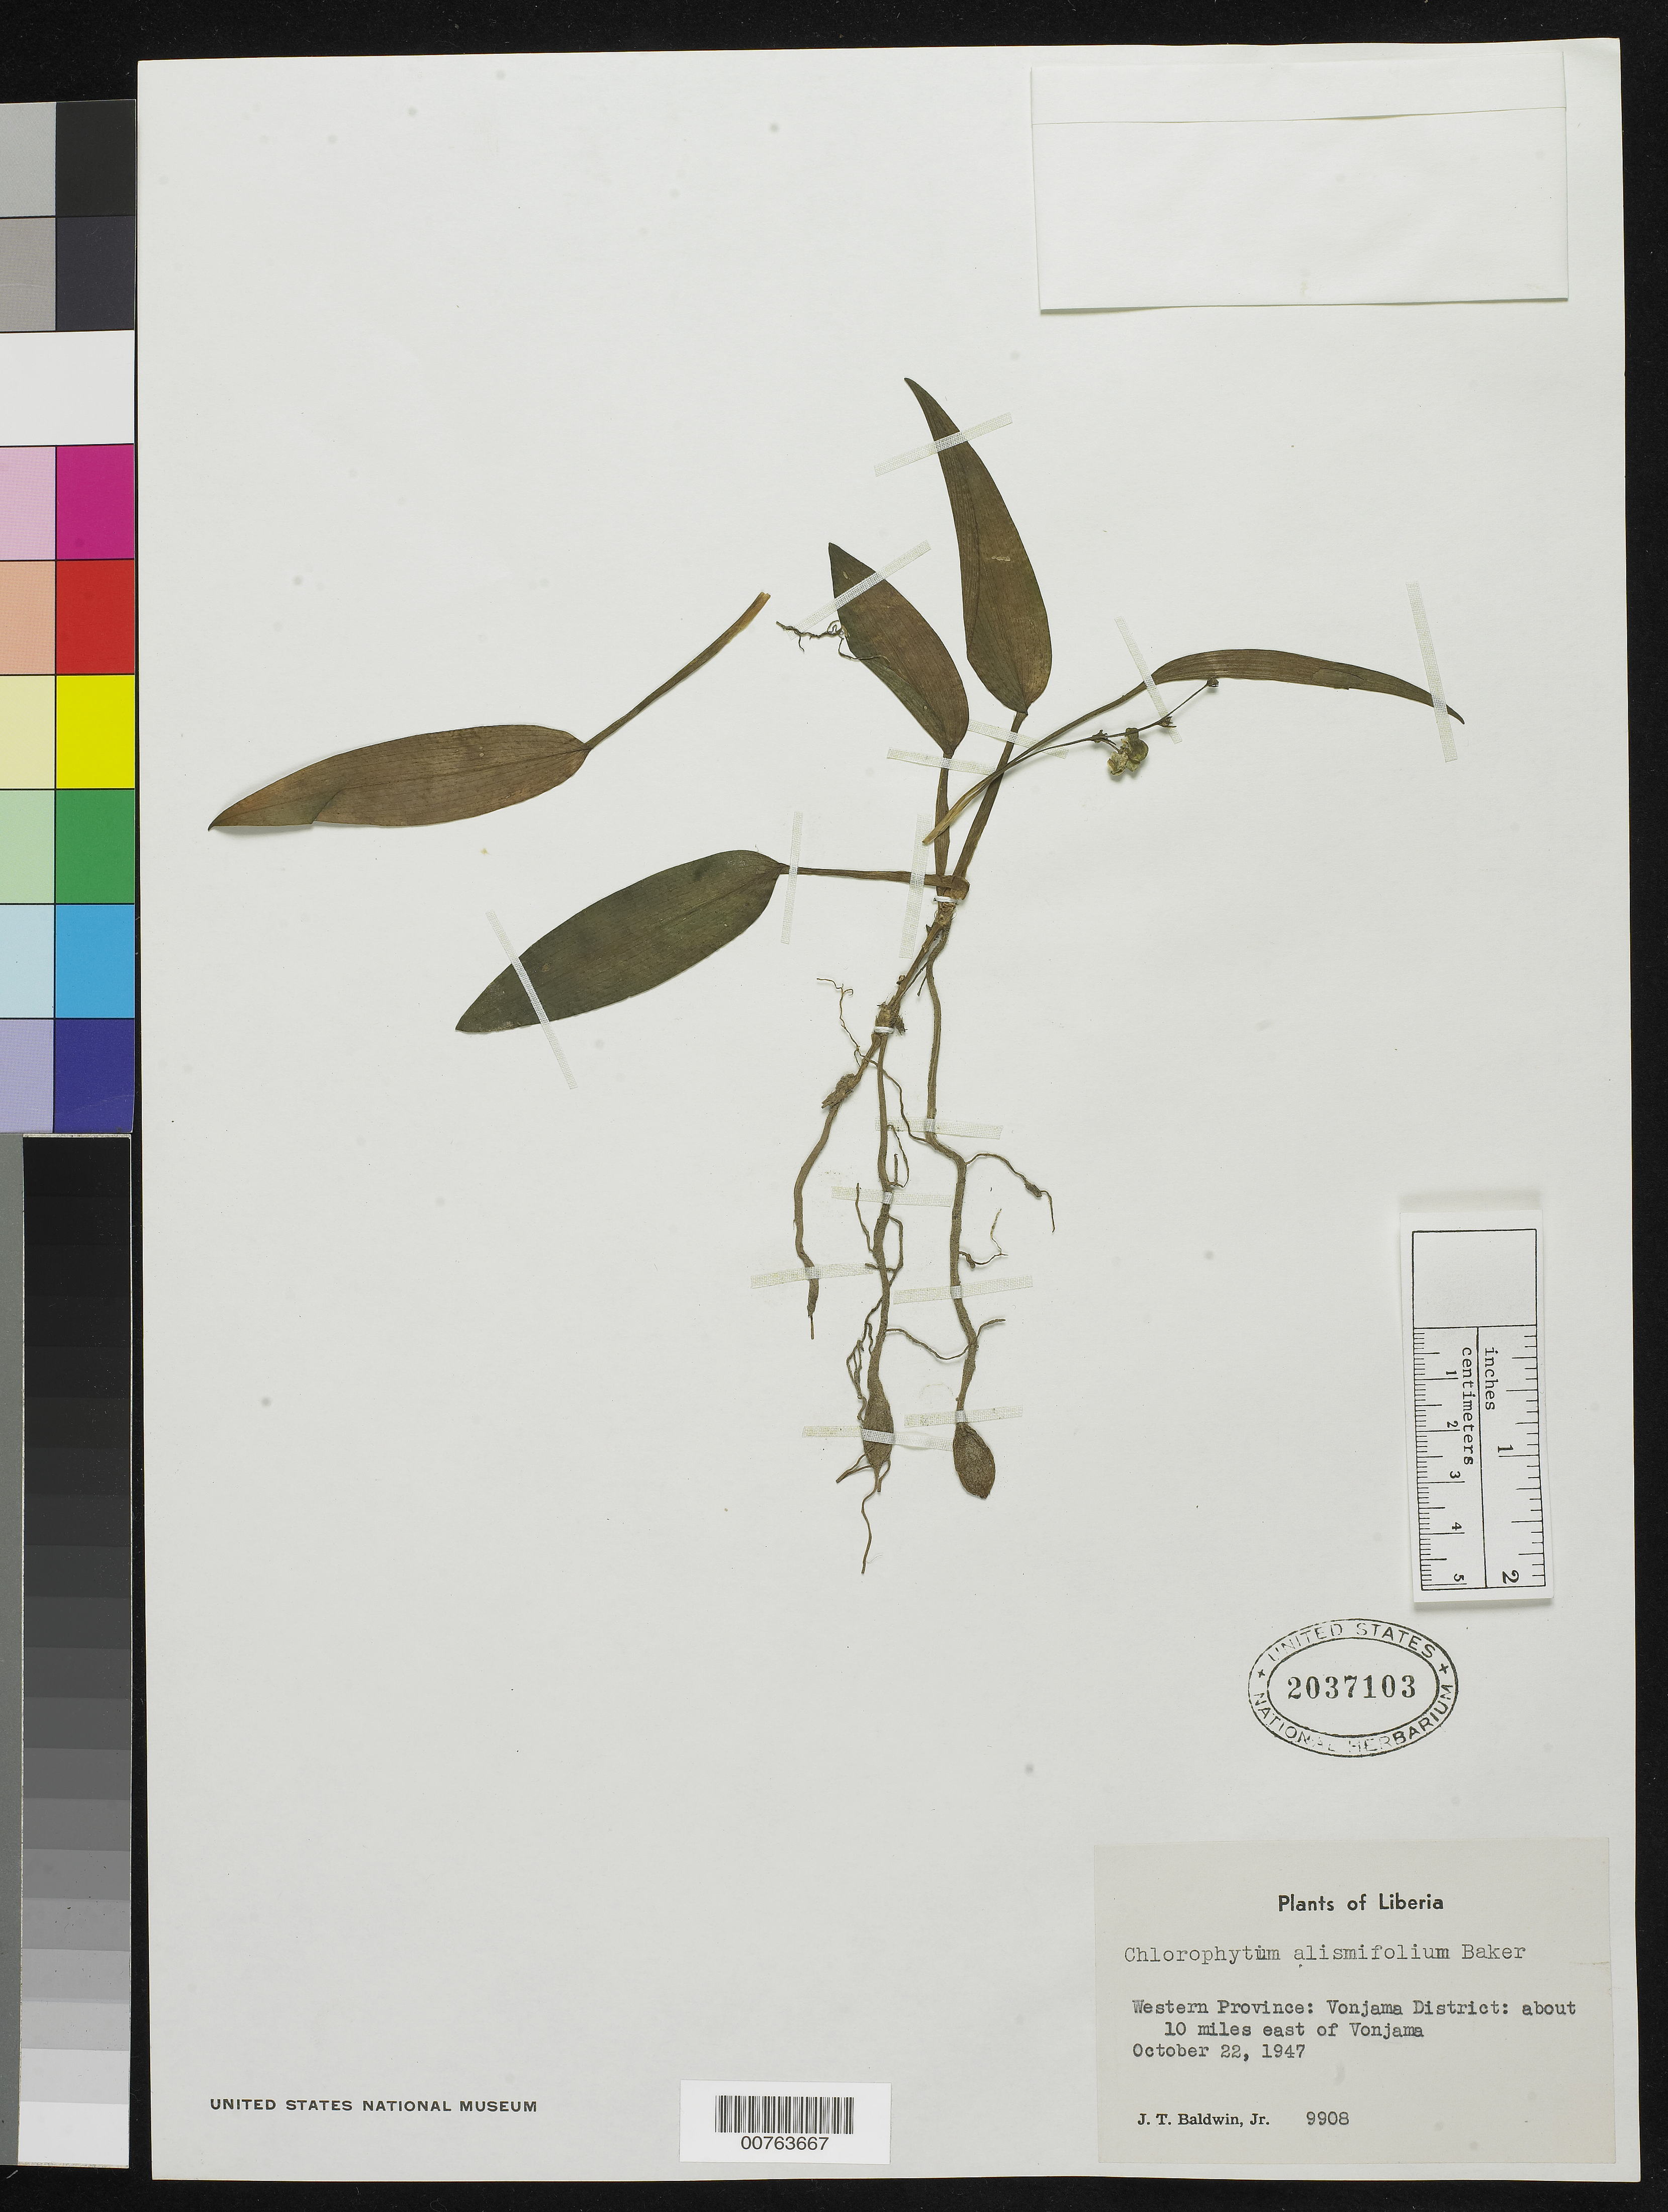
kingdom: Plantae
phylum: Tracheophyta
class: Liliopsida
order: Asparagales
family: Asparagaceae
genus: Chlorophytum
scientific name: Chlorophytum alismifolium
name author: Baker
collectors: J. T. Baldwin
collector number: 9908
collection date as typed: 22 Oct 1947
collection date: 1947-10-22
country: Liberia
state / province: Lofa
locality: Western Province: Vonjama District, about 10 miles E of Vonjama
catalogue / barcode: US 2037103